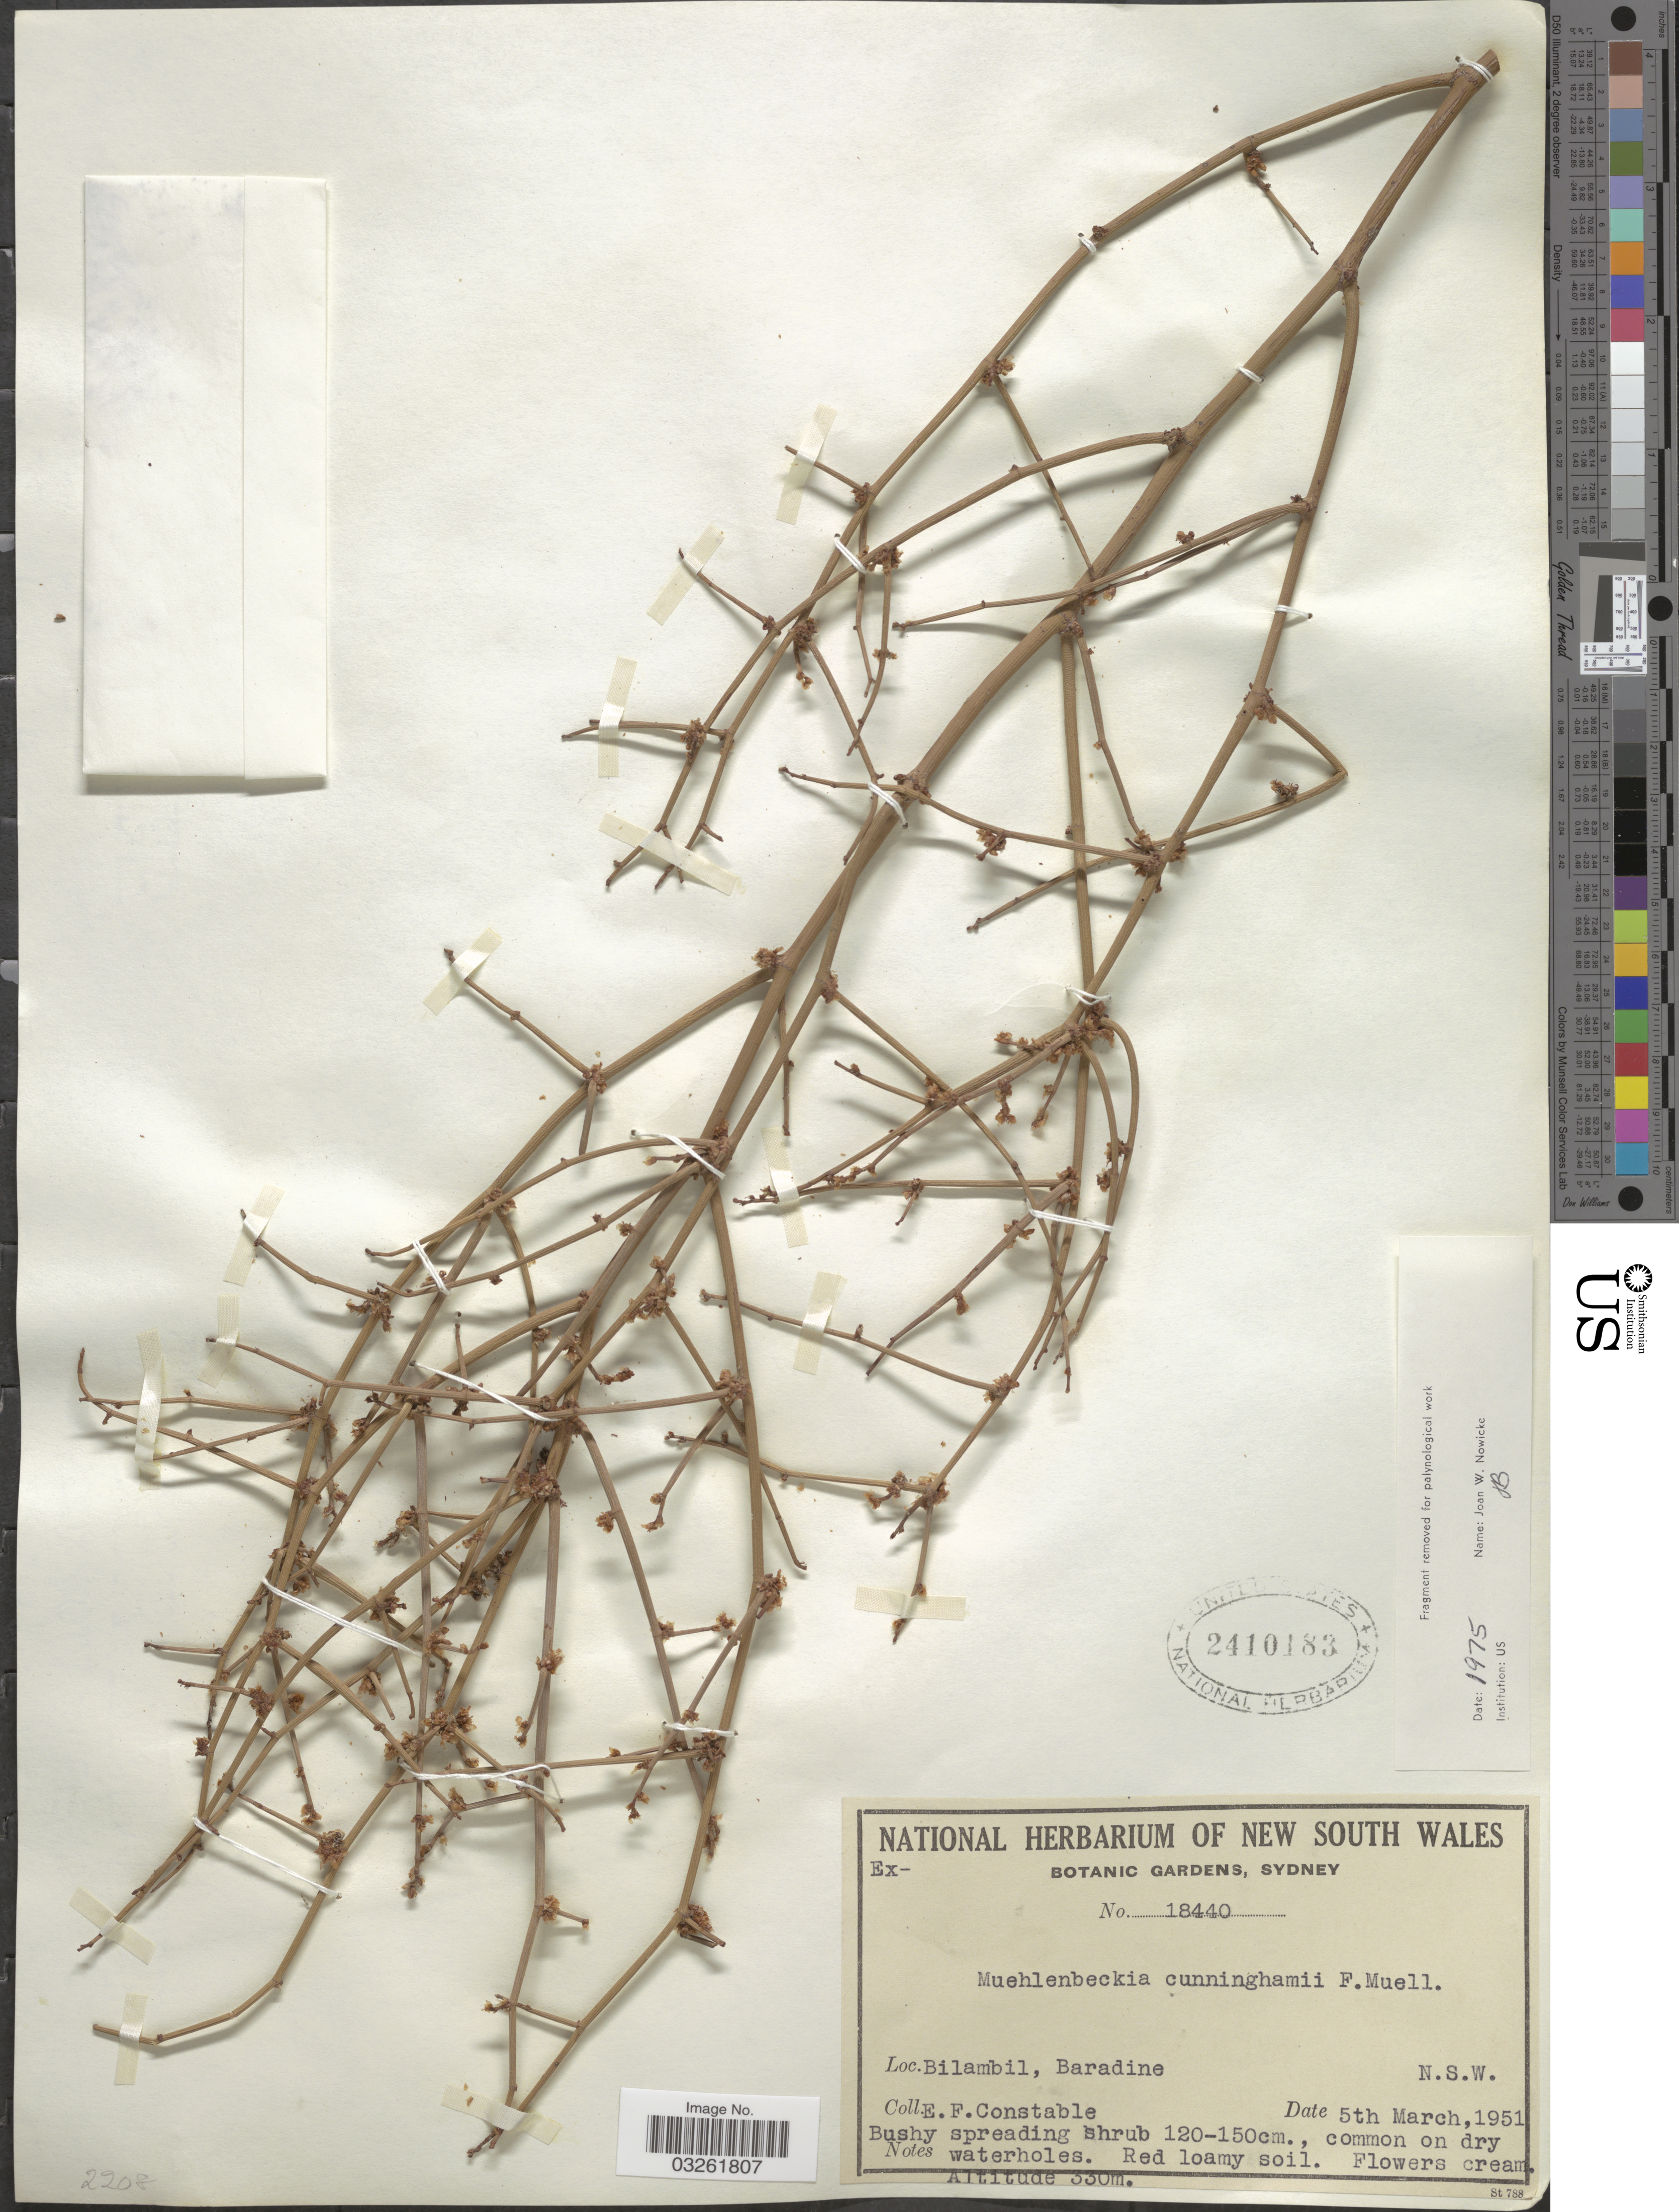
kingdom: Plantae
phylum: Tracheophyta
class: Magnoliopsida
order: Caryophyllales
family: Polygonaceae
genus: Duma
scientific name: Duma florulenta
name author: (Meisn.) T.M. Schust.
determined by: Strong, Mark T., (BOT), Smithsonian Institution - National Museum of Natural History (UNITED STATES)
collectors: E. F. Constable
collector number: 18440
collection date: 1951-03-05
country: Australia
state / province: New South Wales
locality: Bilambil, Baradine.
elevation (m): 330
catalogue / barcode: US 2410183